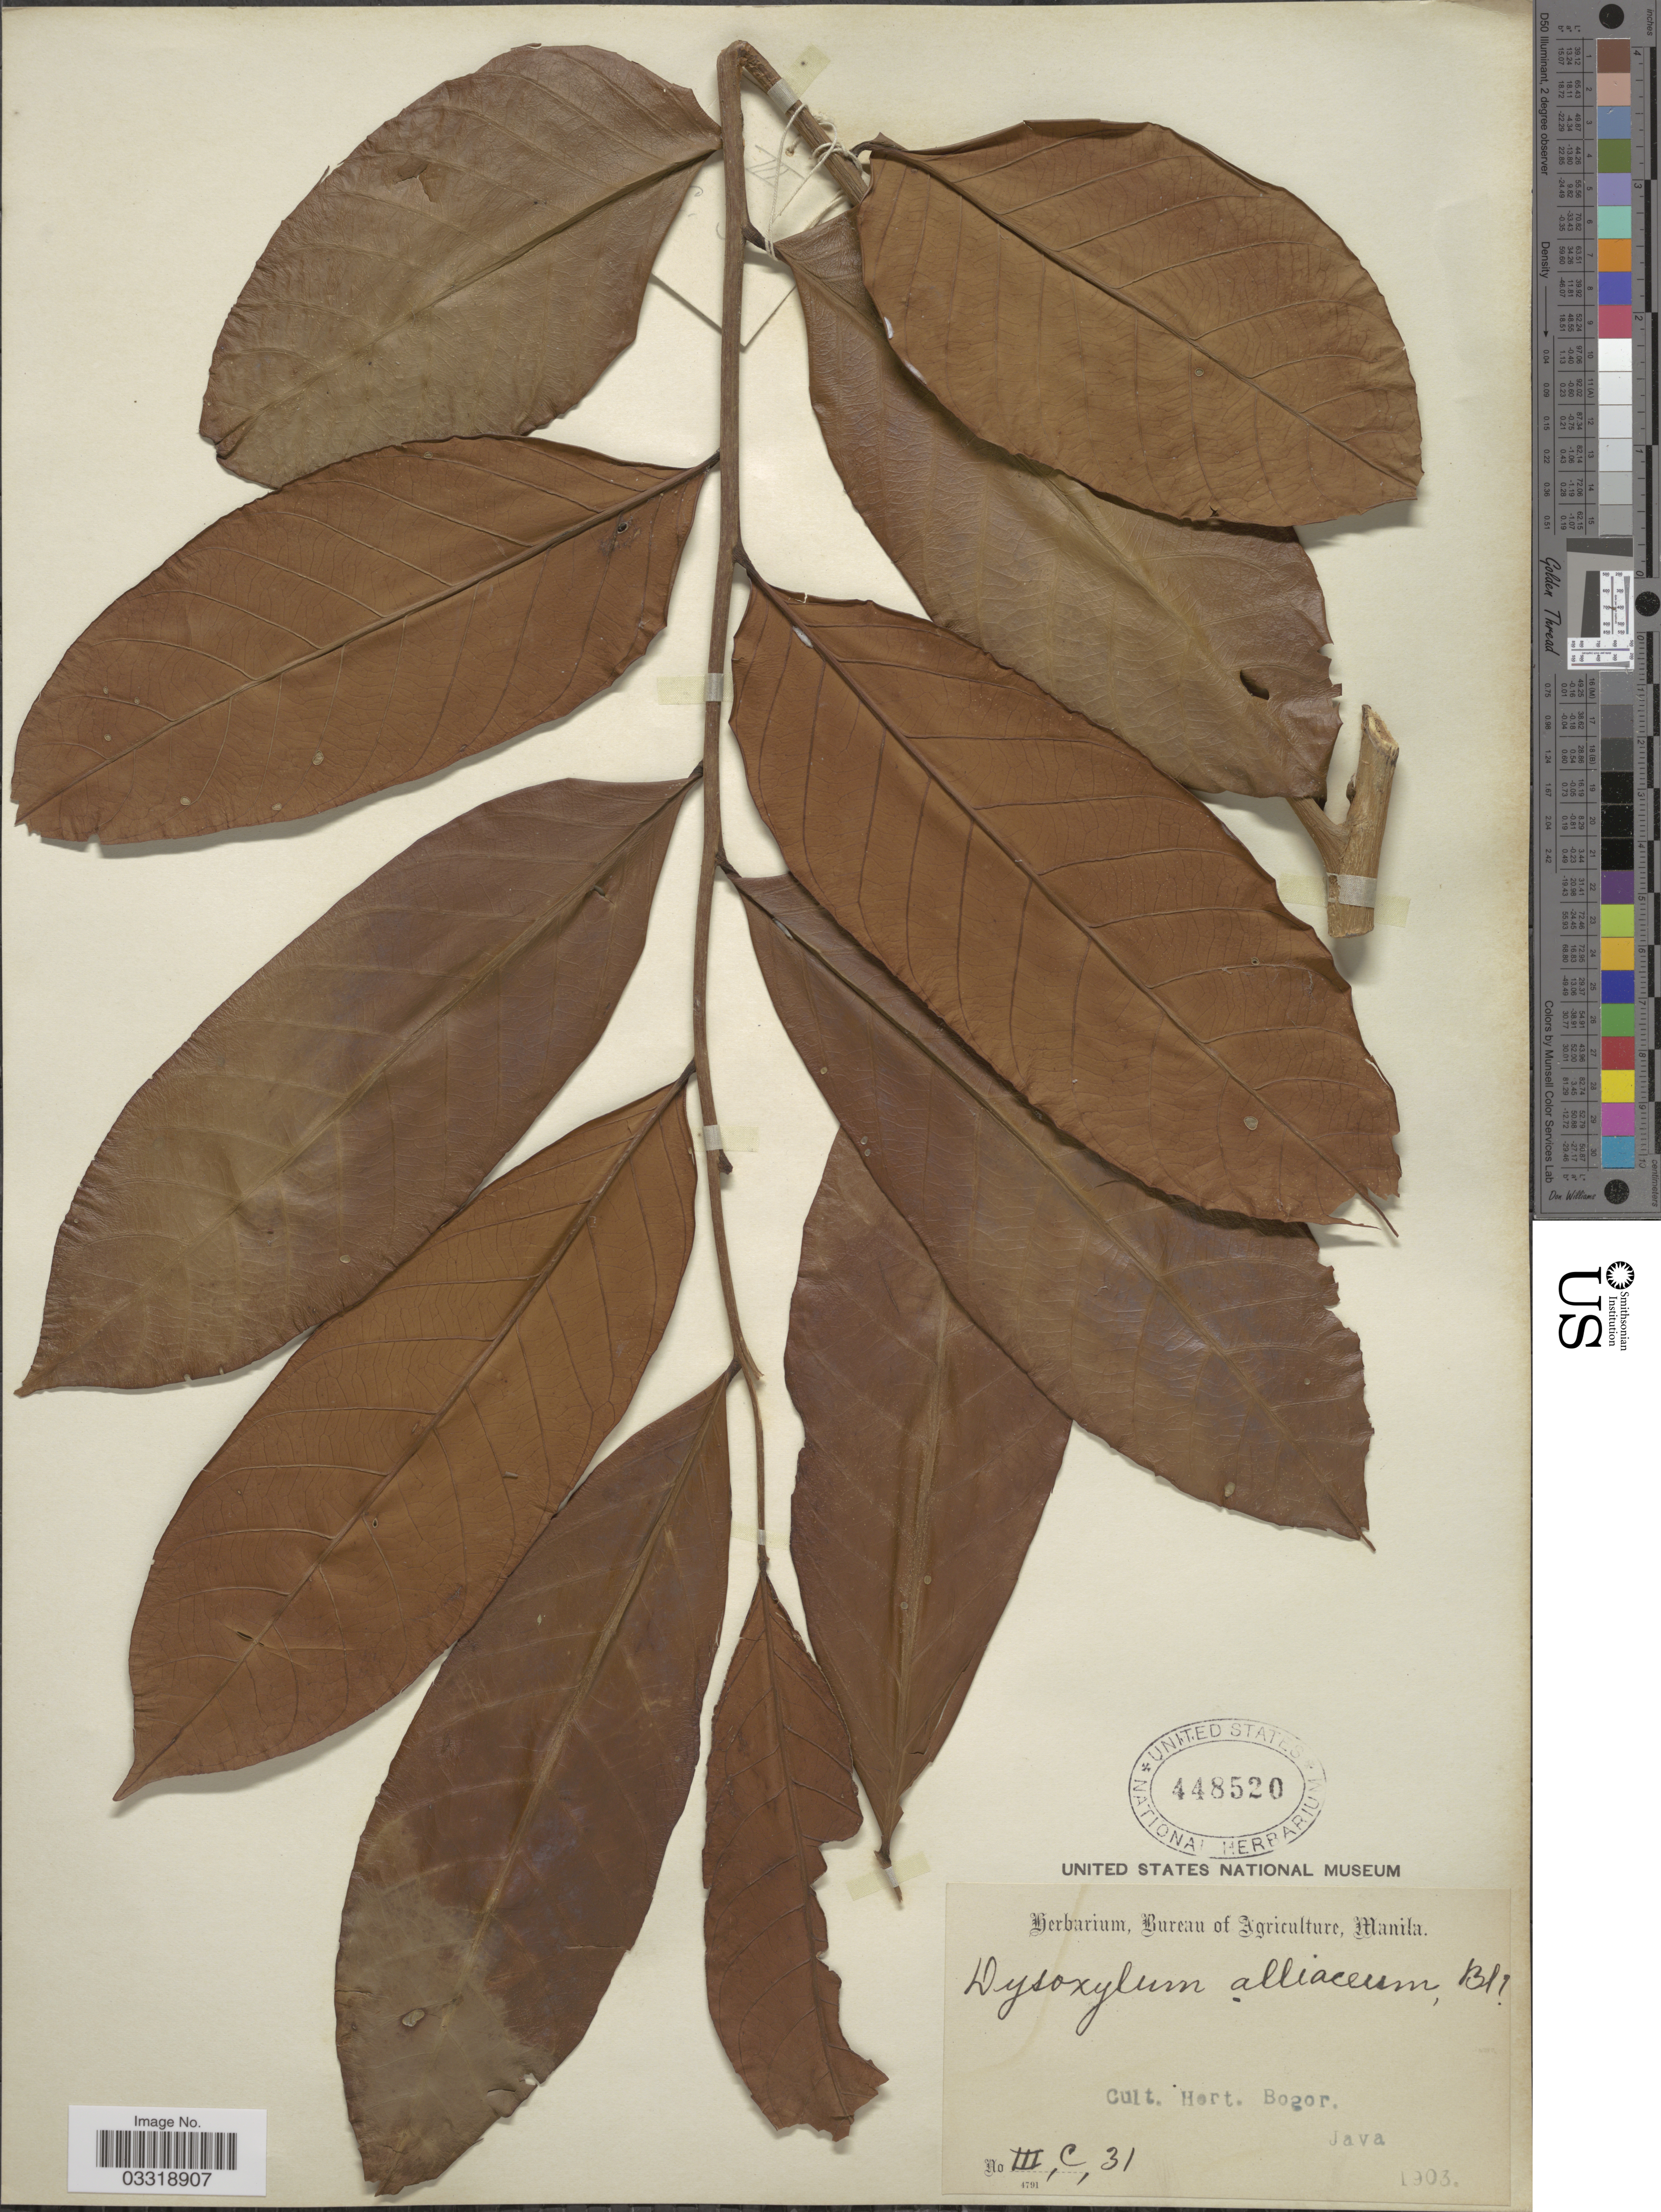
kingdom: Plantae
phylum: Tracheophyta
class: Magnoliopsida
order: Sapindales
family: Meliaceae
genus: Prasoxylon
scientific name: Prasoxylon alliaceum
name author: (Blume) M. Roem.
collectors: ex Herb. Bur. Agric. Manila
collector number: III,C,31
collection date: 1903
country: Indonesia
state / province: Java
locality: Cult. Hort. Bogor.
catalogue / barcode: US 448520